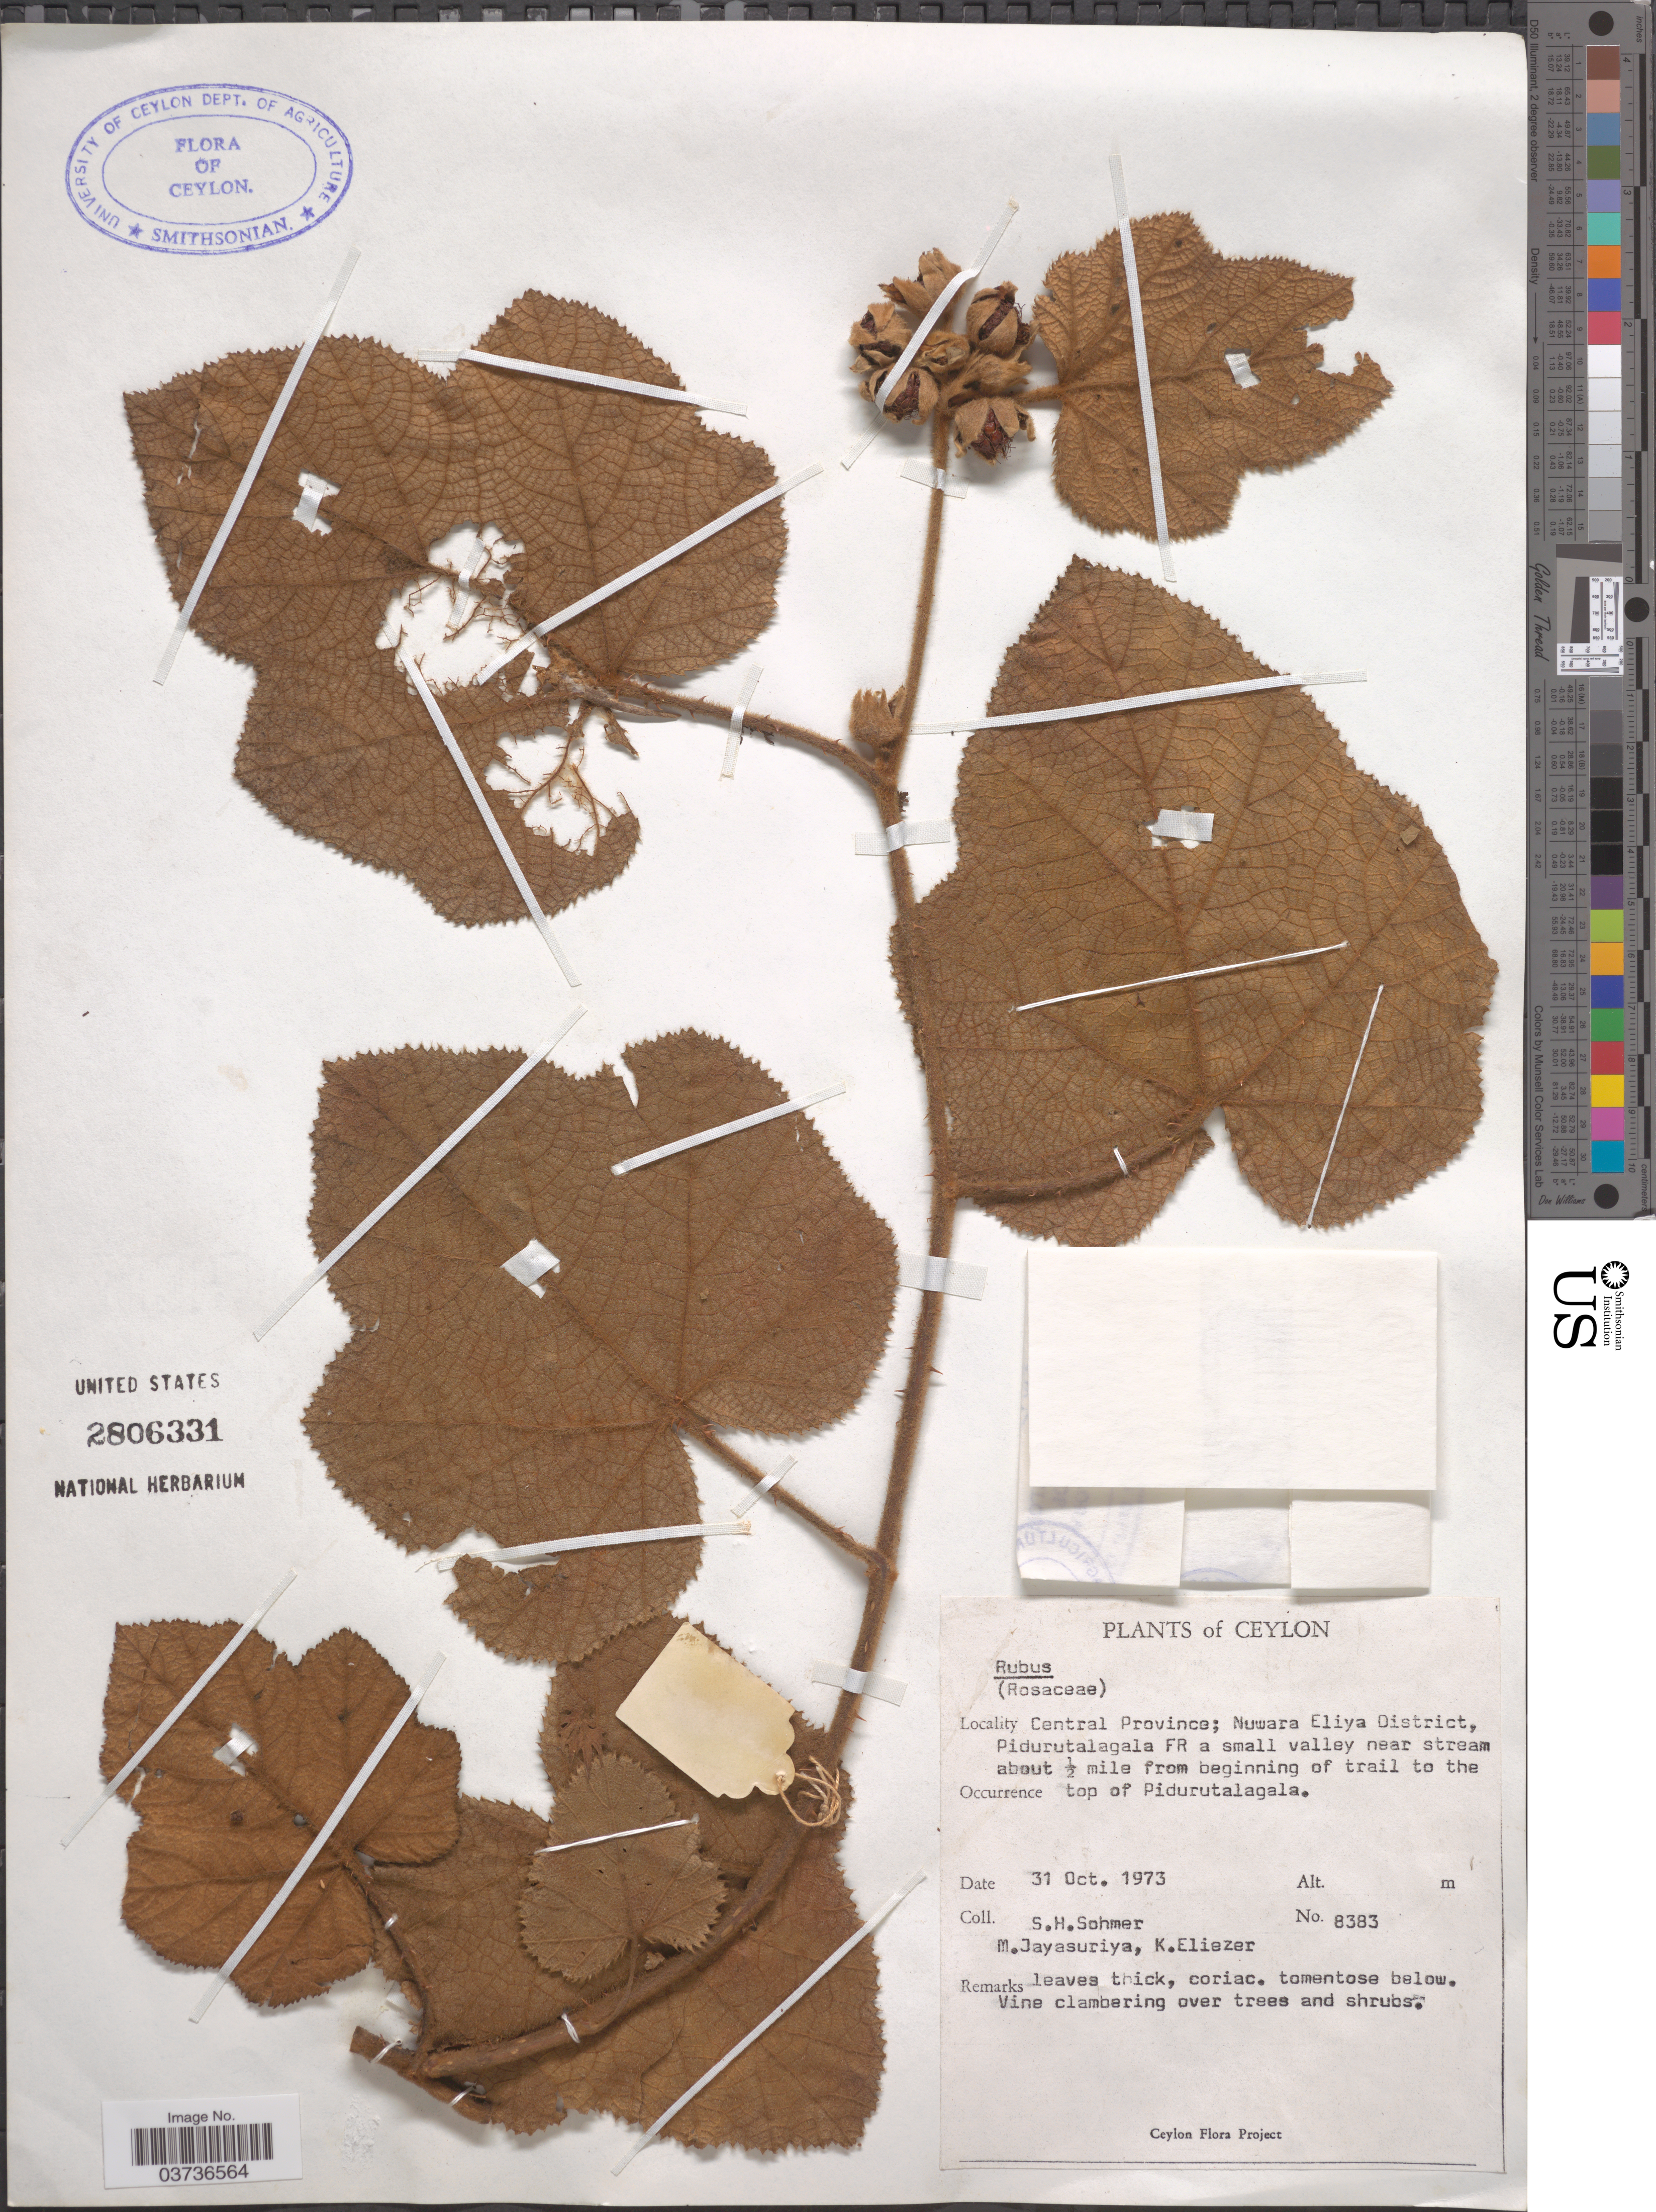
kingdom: Plantae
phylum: Tracheophyta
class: Magnoliopsida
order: Rosales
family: Rosaceae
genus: Rubus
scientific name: Rubus sp.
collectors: S. H. Sohmer, M. Jayasuriya & K. Eliezer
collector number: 8383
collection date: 1973-10-31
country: Sri Lanka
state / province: Central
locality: Ceylon. Nuwara Eliya District, Pidurutalagala FR a small valley near stream about ½ mile from beginning of trail to the top of Pidurutalagala.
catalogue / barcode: US 2806331